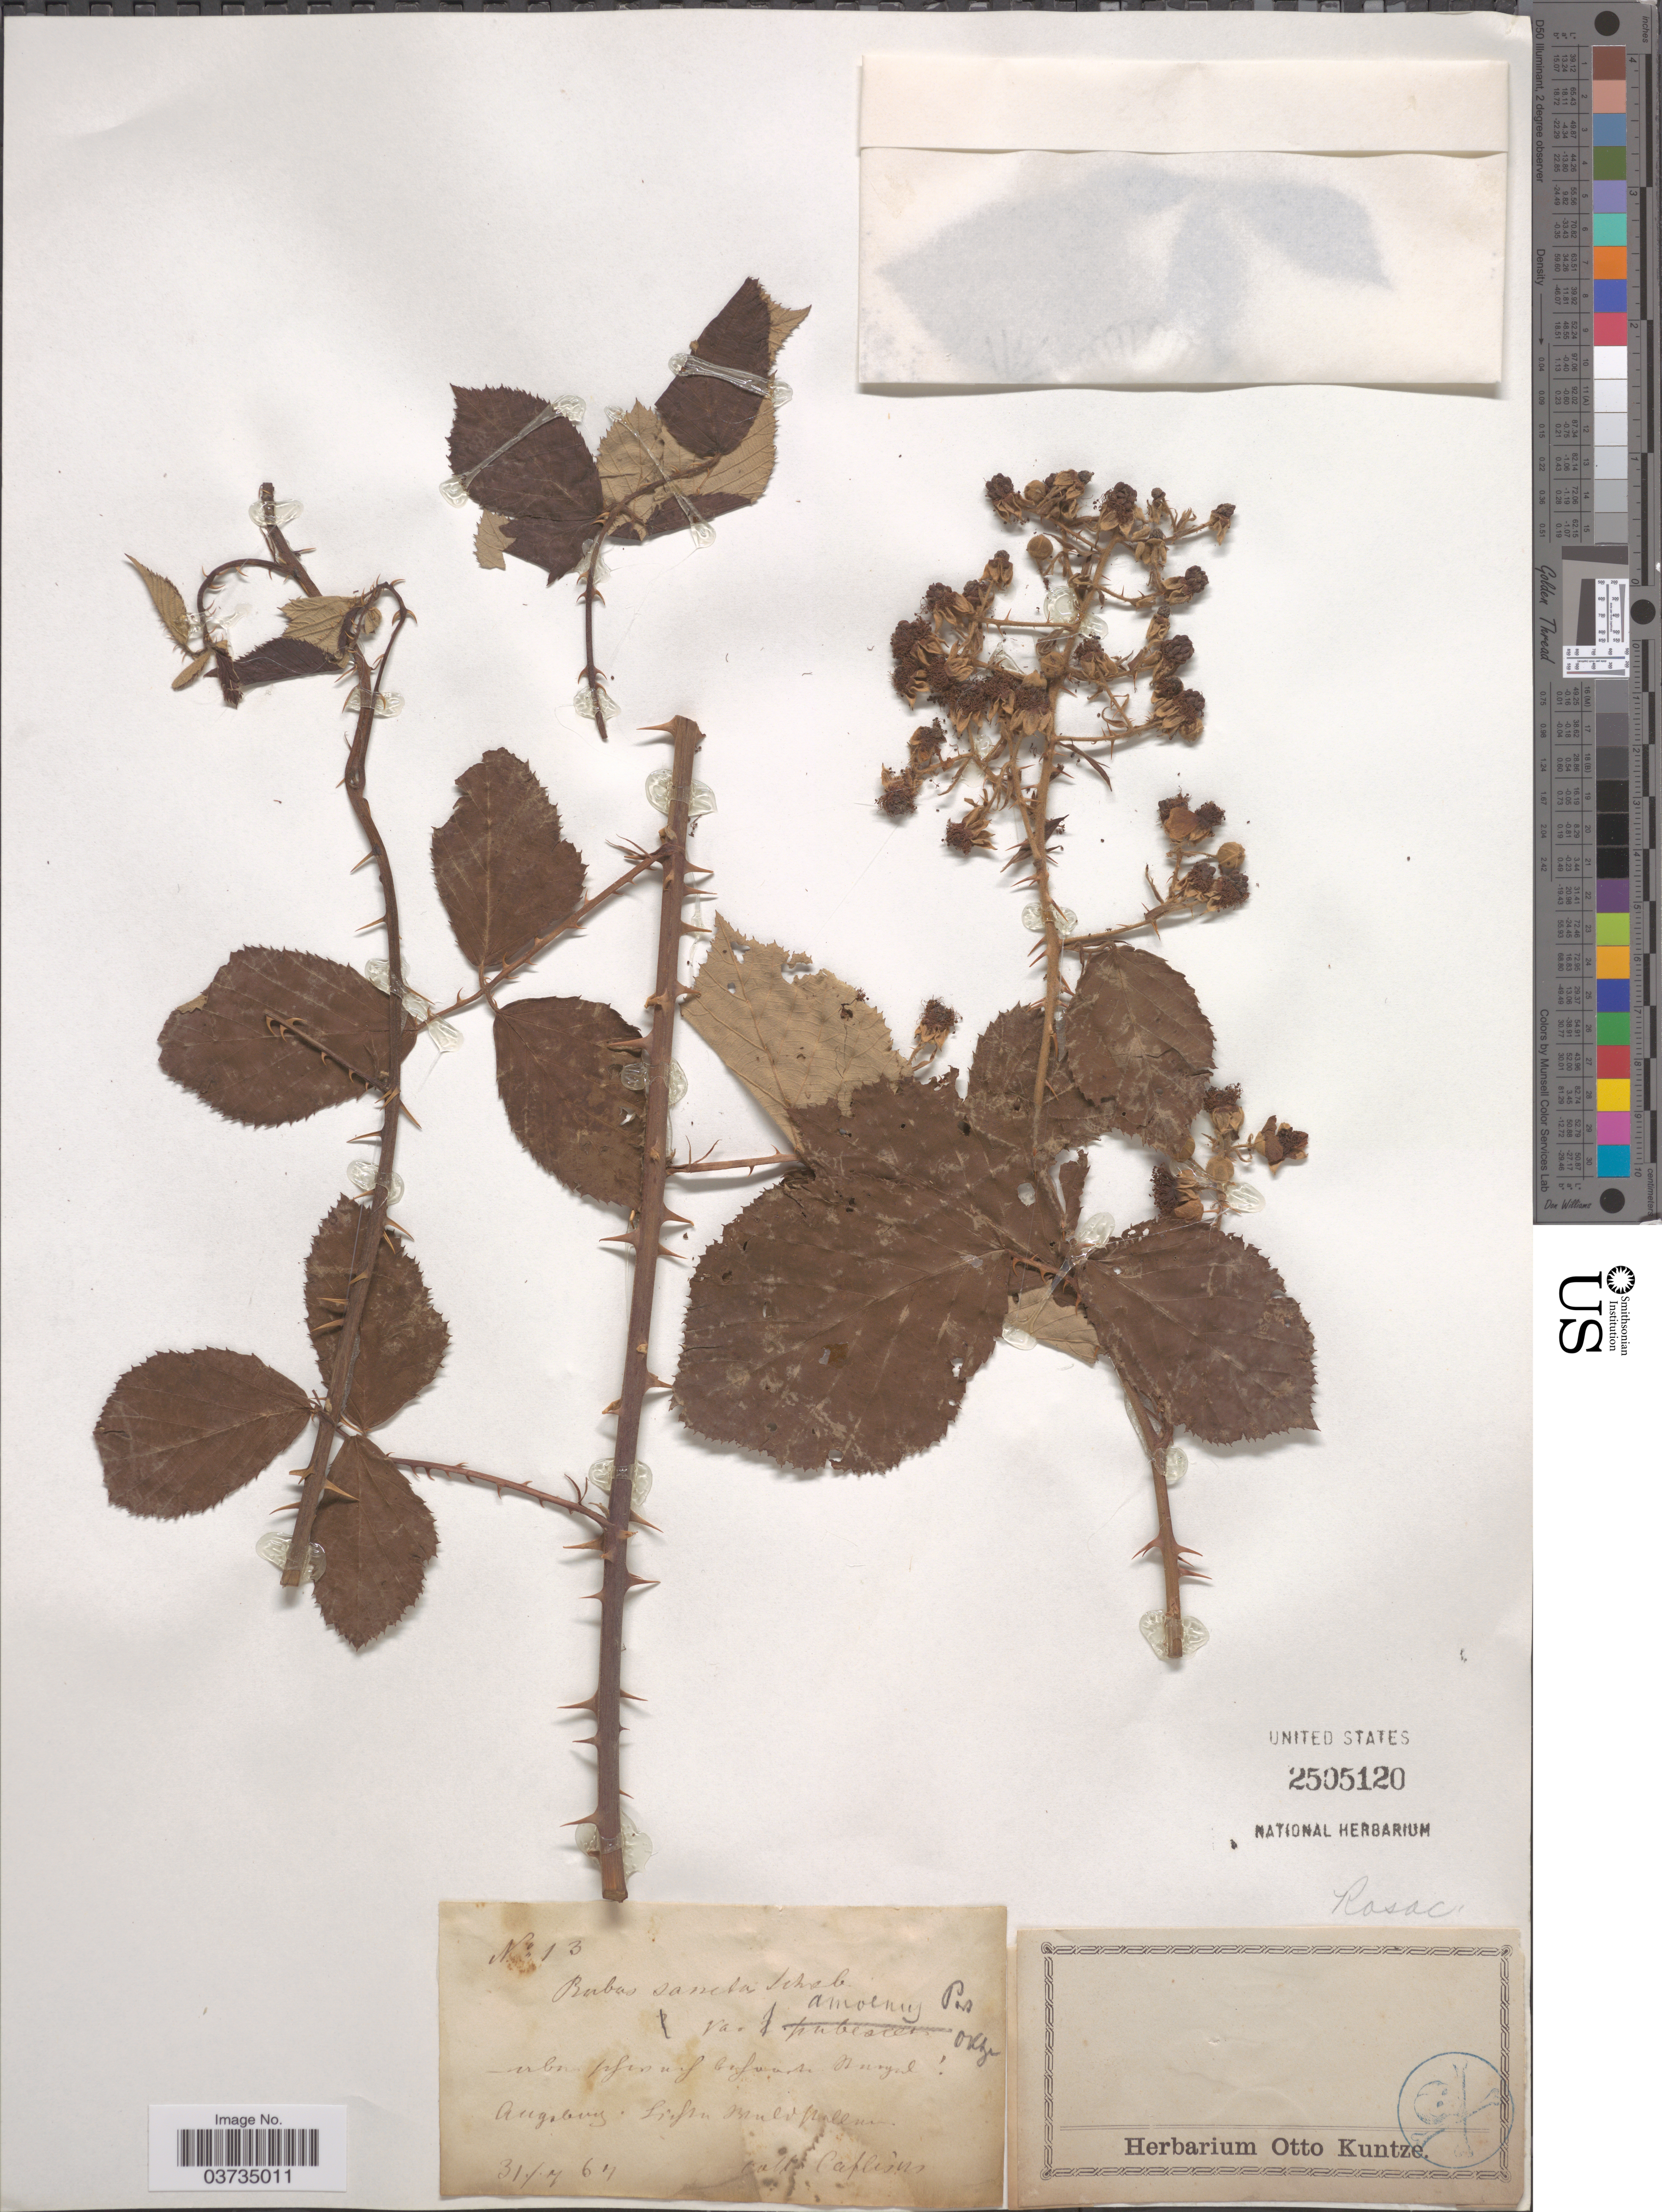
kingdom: Plantae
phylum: Tracheophyta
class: Magnoliopsida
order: Rosales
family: Rosaceae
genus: Rubus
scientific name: Rubus sanctus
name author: Schreb.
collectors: Caplisus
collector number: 13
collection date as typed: Transcribed d/m/y: 31/7/67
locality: Augsburg: Liefsen bruldpallun. [interpreted]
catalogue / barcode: US 2505120